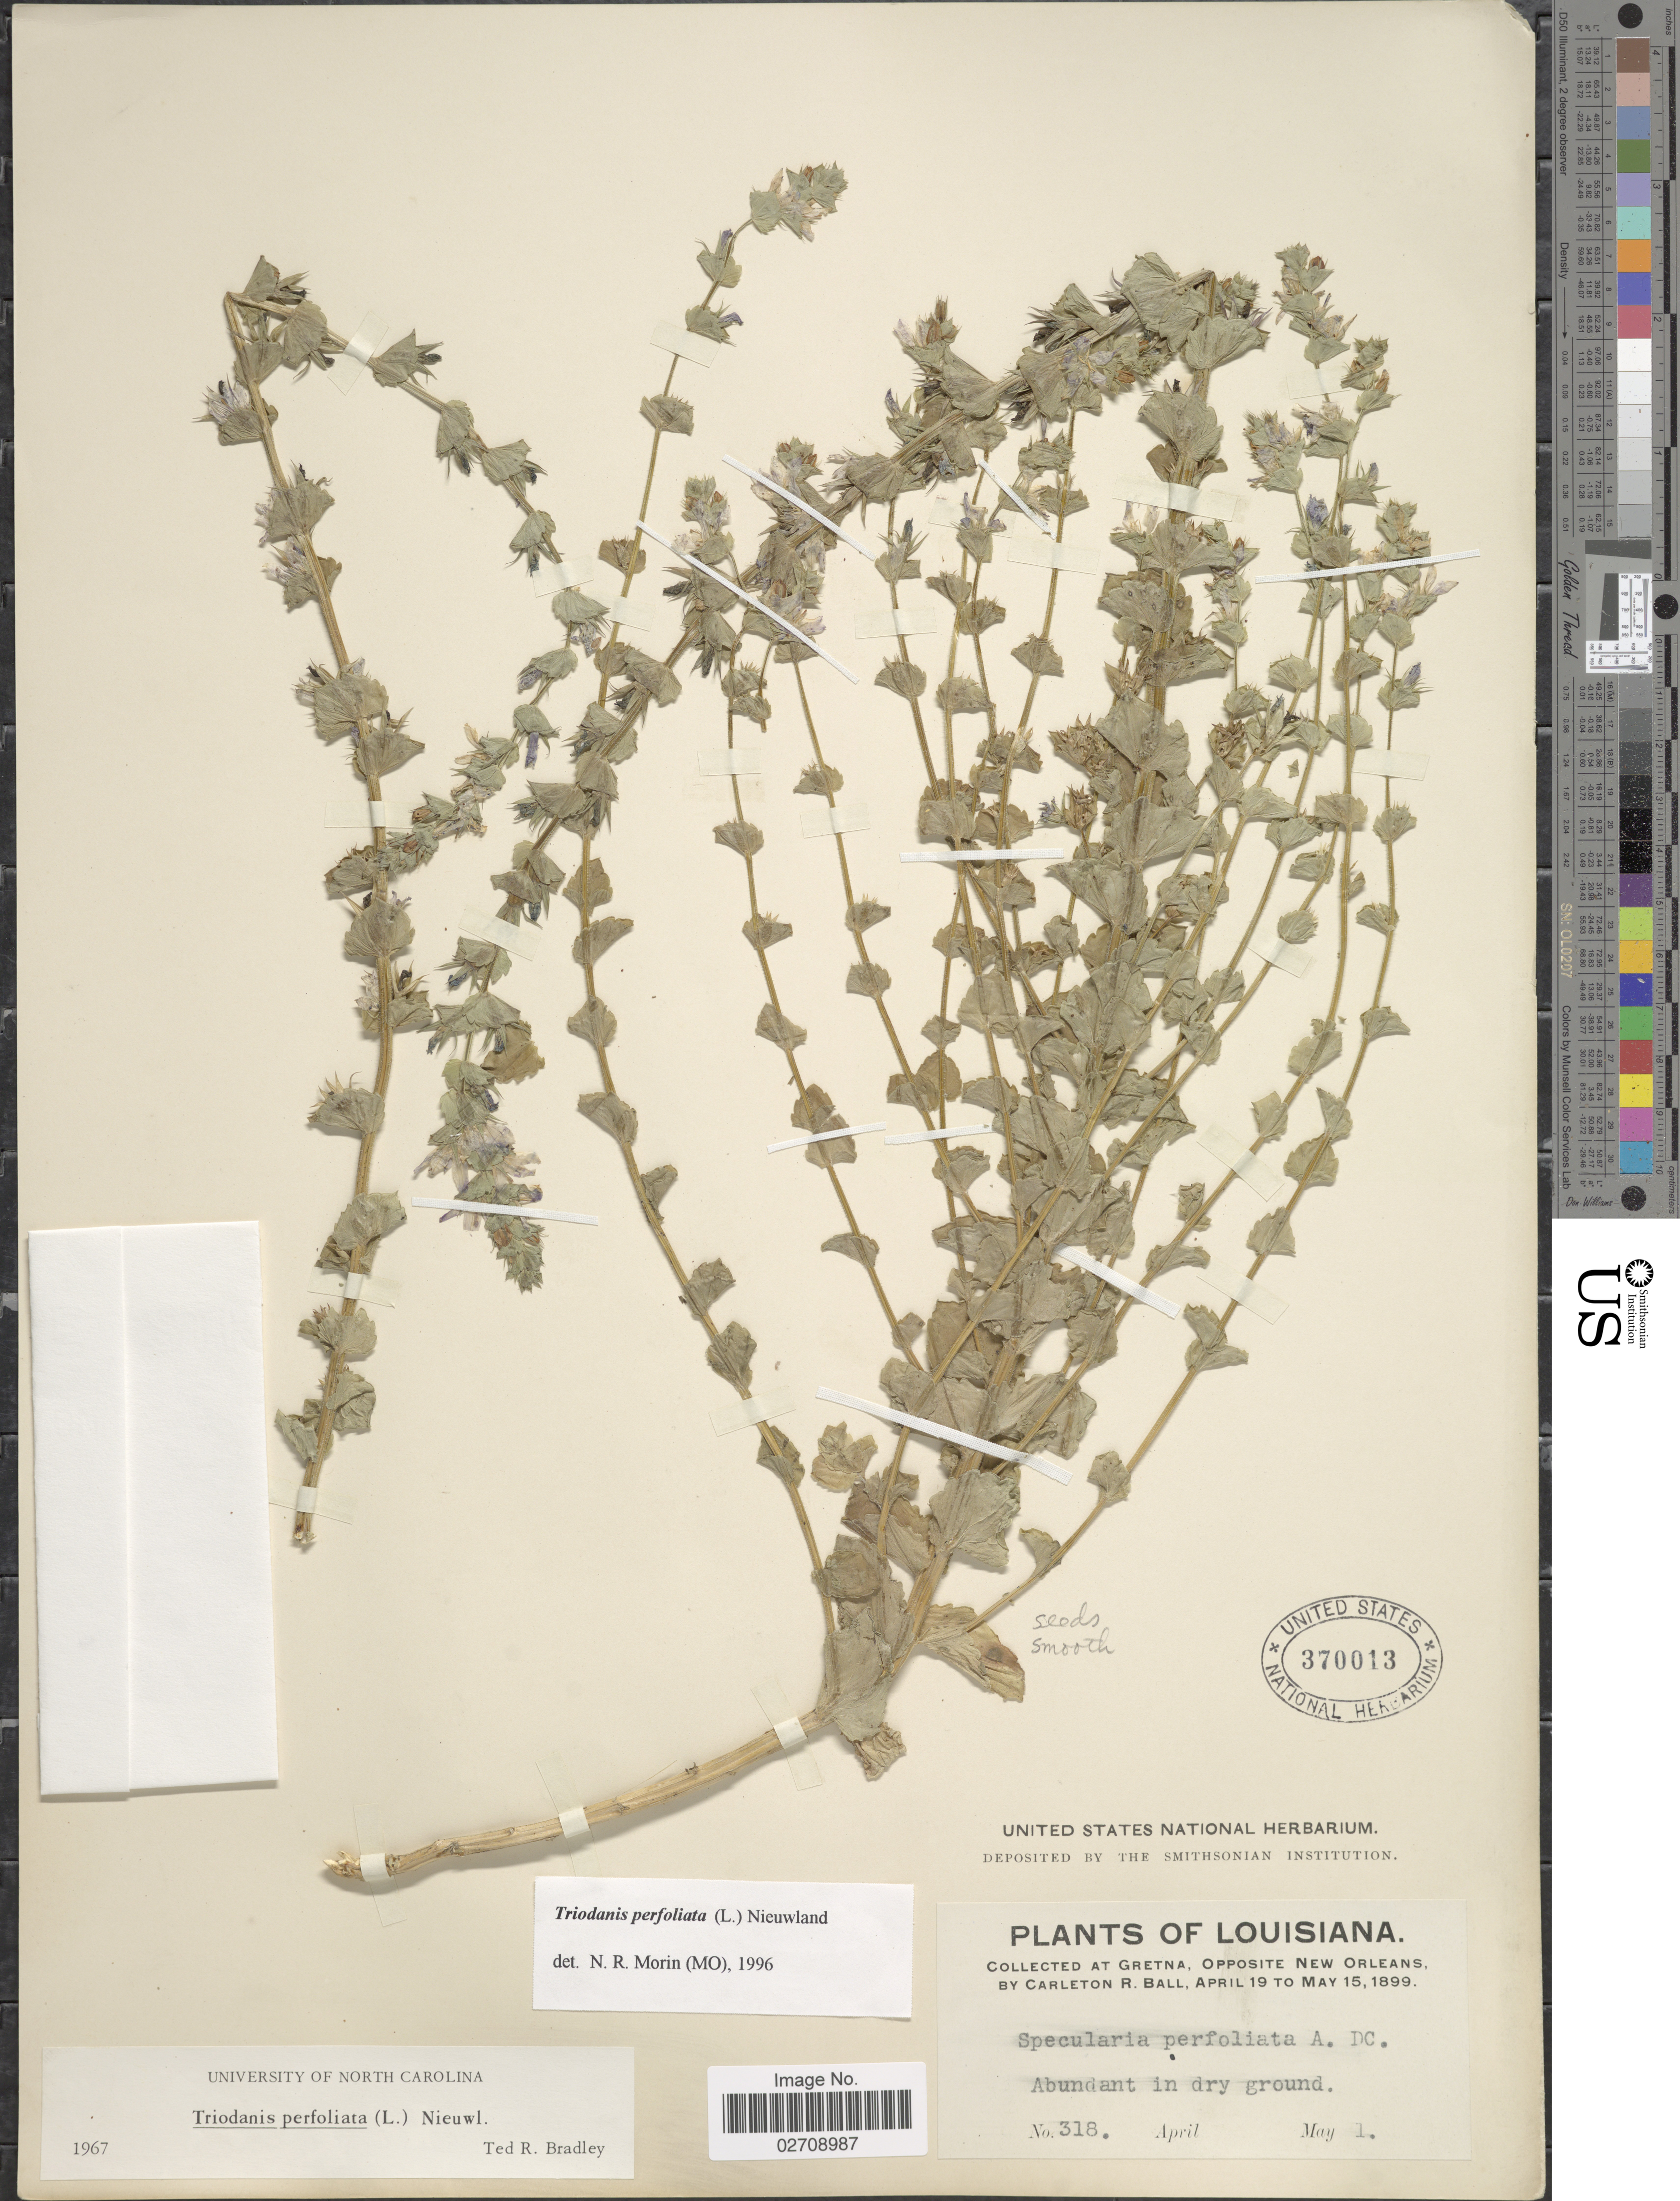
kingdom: Plantae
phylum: Tracheophyta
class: Magnoliopsida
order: Asterales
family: Campanulaceae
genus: Triodanis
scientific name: Triodanis perfoliata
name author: (L.) Nieuwl.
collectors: C. R. Ball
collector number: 318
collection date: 1899-05-01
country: United States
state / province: Louisiana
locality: At Gretna, Opposite New Orleans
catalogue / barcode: US 370013